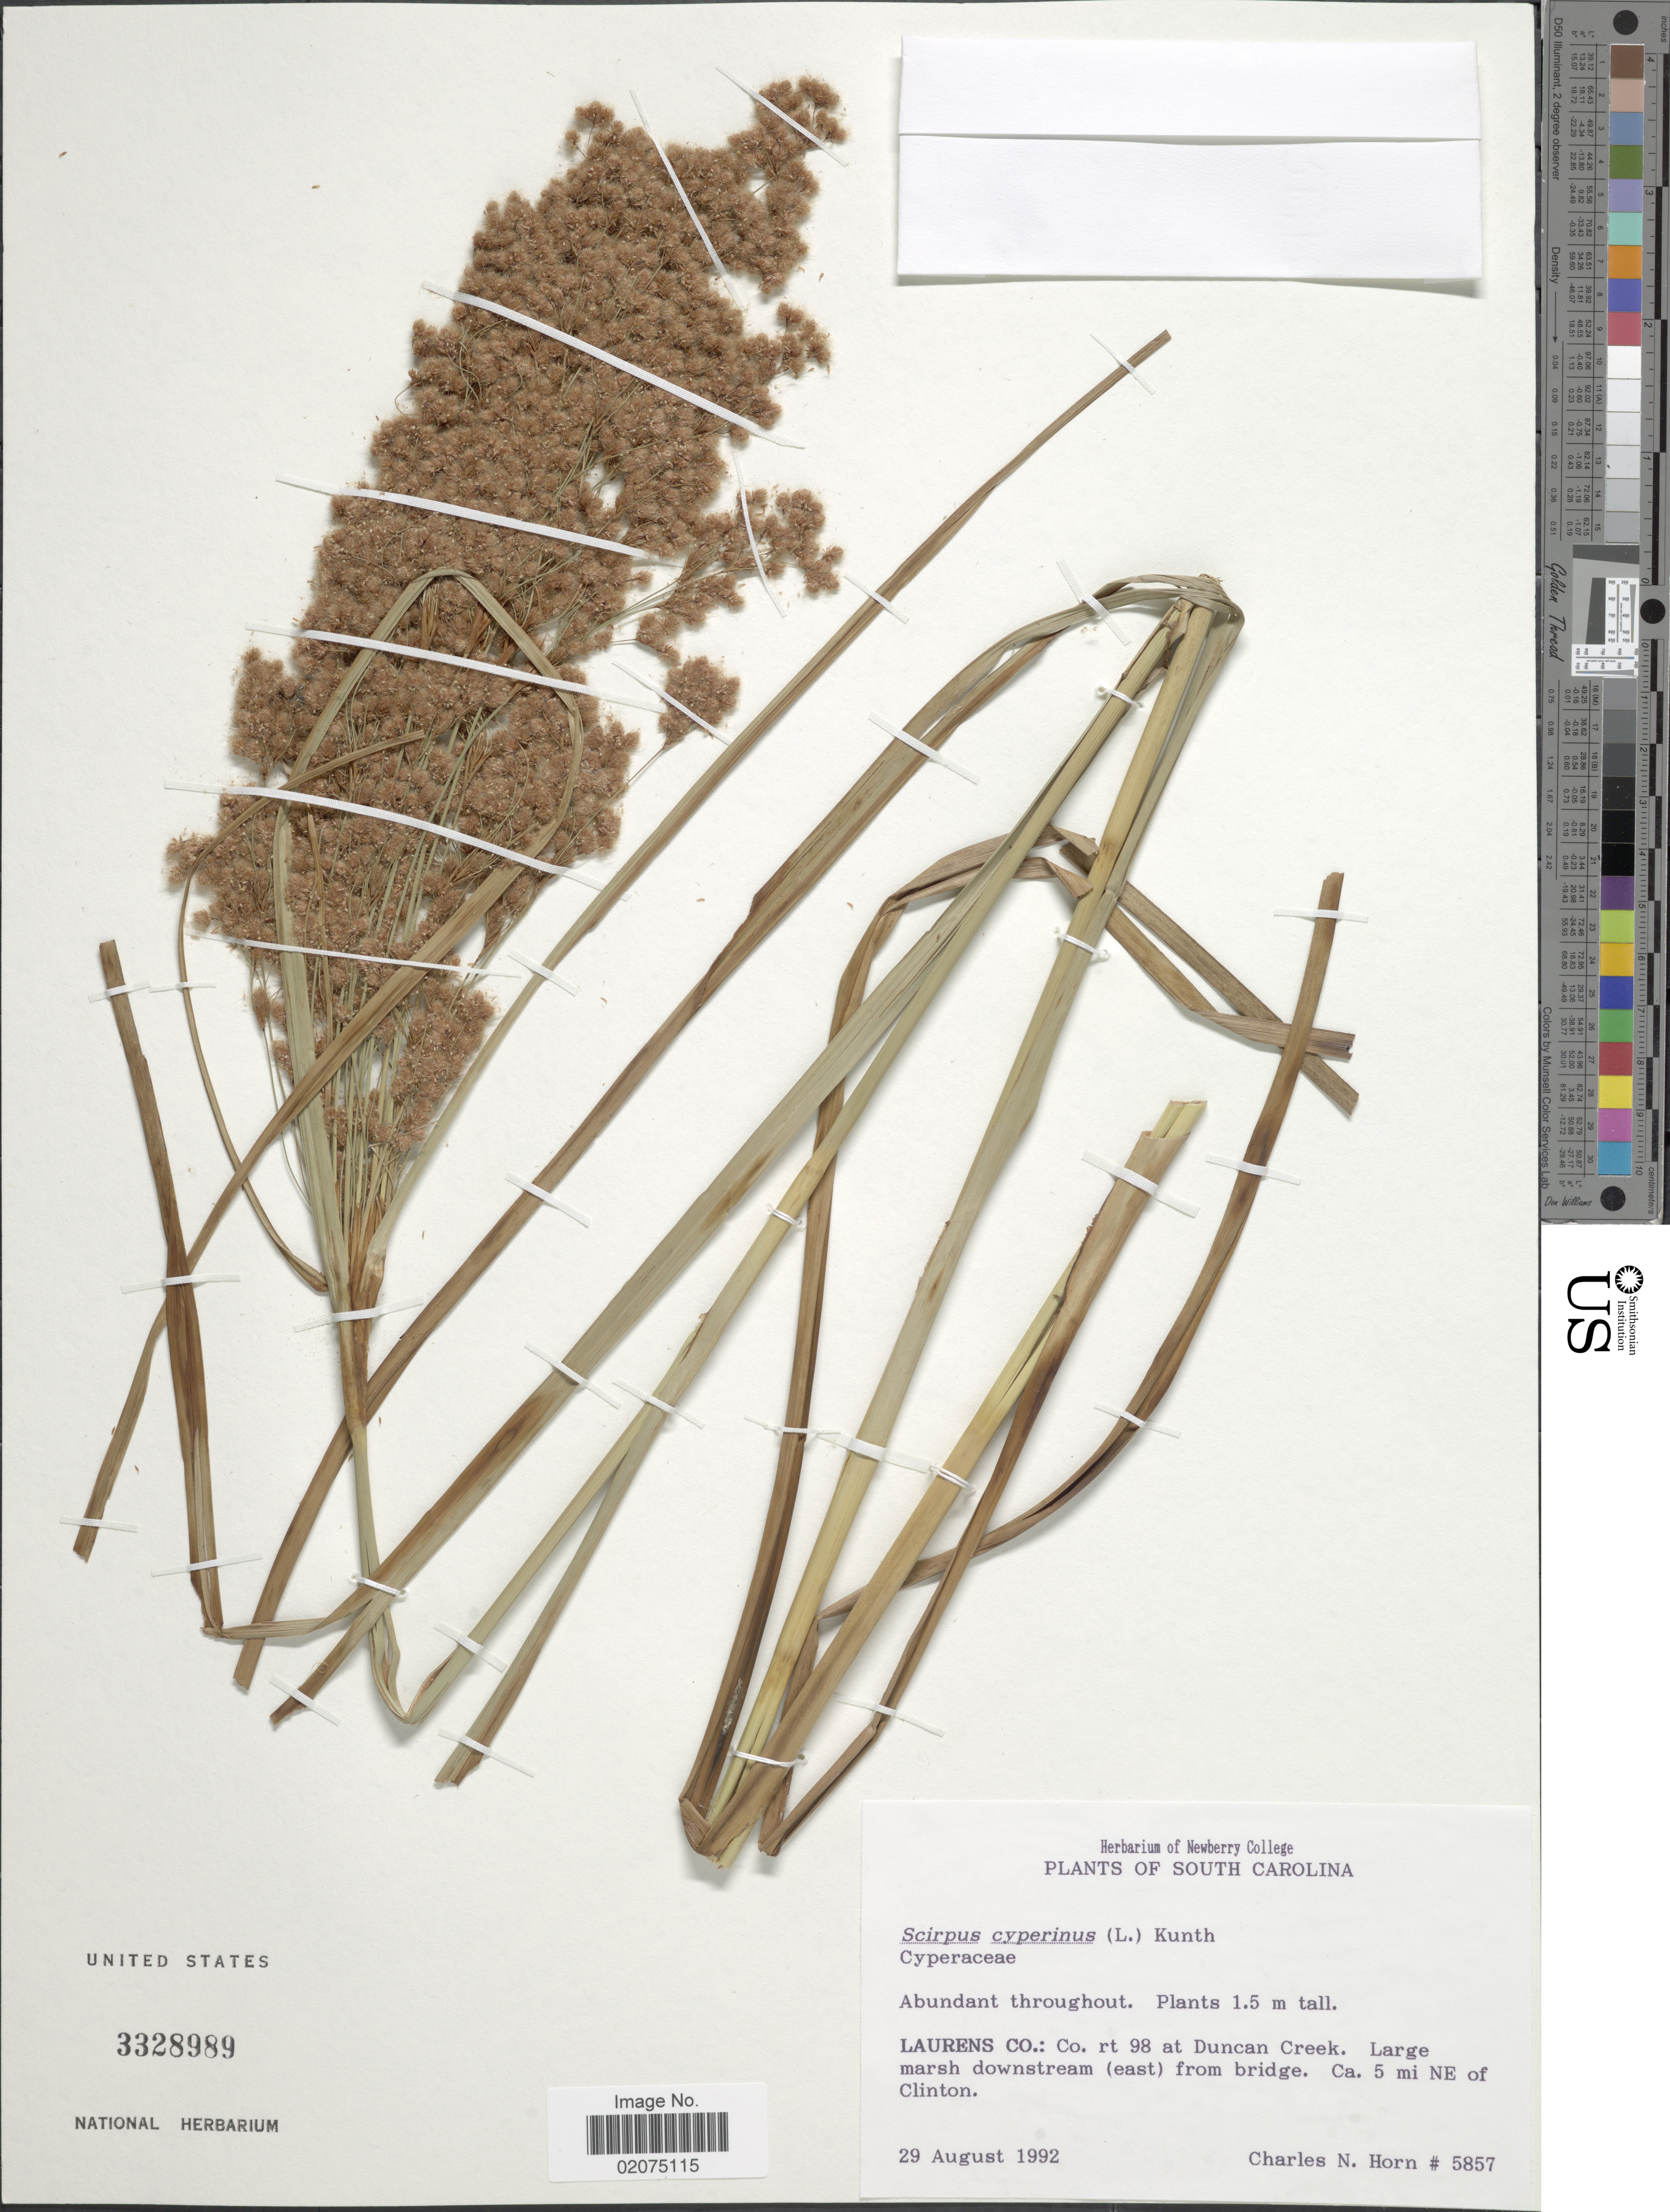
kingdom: Plantae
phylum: Tracheophyta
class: Liliopsida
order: Poales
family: Cyperaceae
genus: Scirpus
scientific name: Scirpus cyperinus (L.) Kunth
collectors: C. N. Horn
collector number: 5857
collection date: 1992-08-29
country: United States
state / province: South Carolina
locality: Laurens Co, Co. rt 98 at Duncan Creek, ca 5 mi NE of Clinton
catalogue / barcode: US 3328989